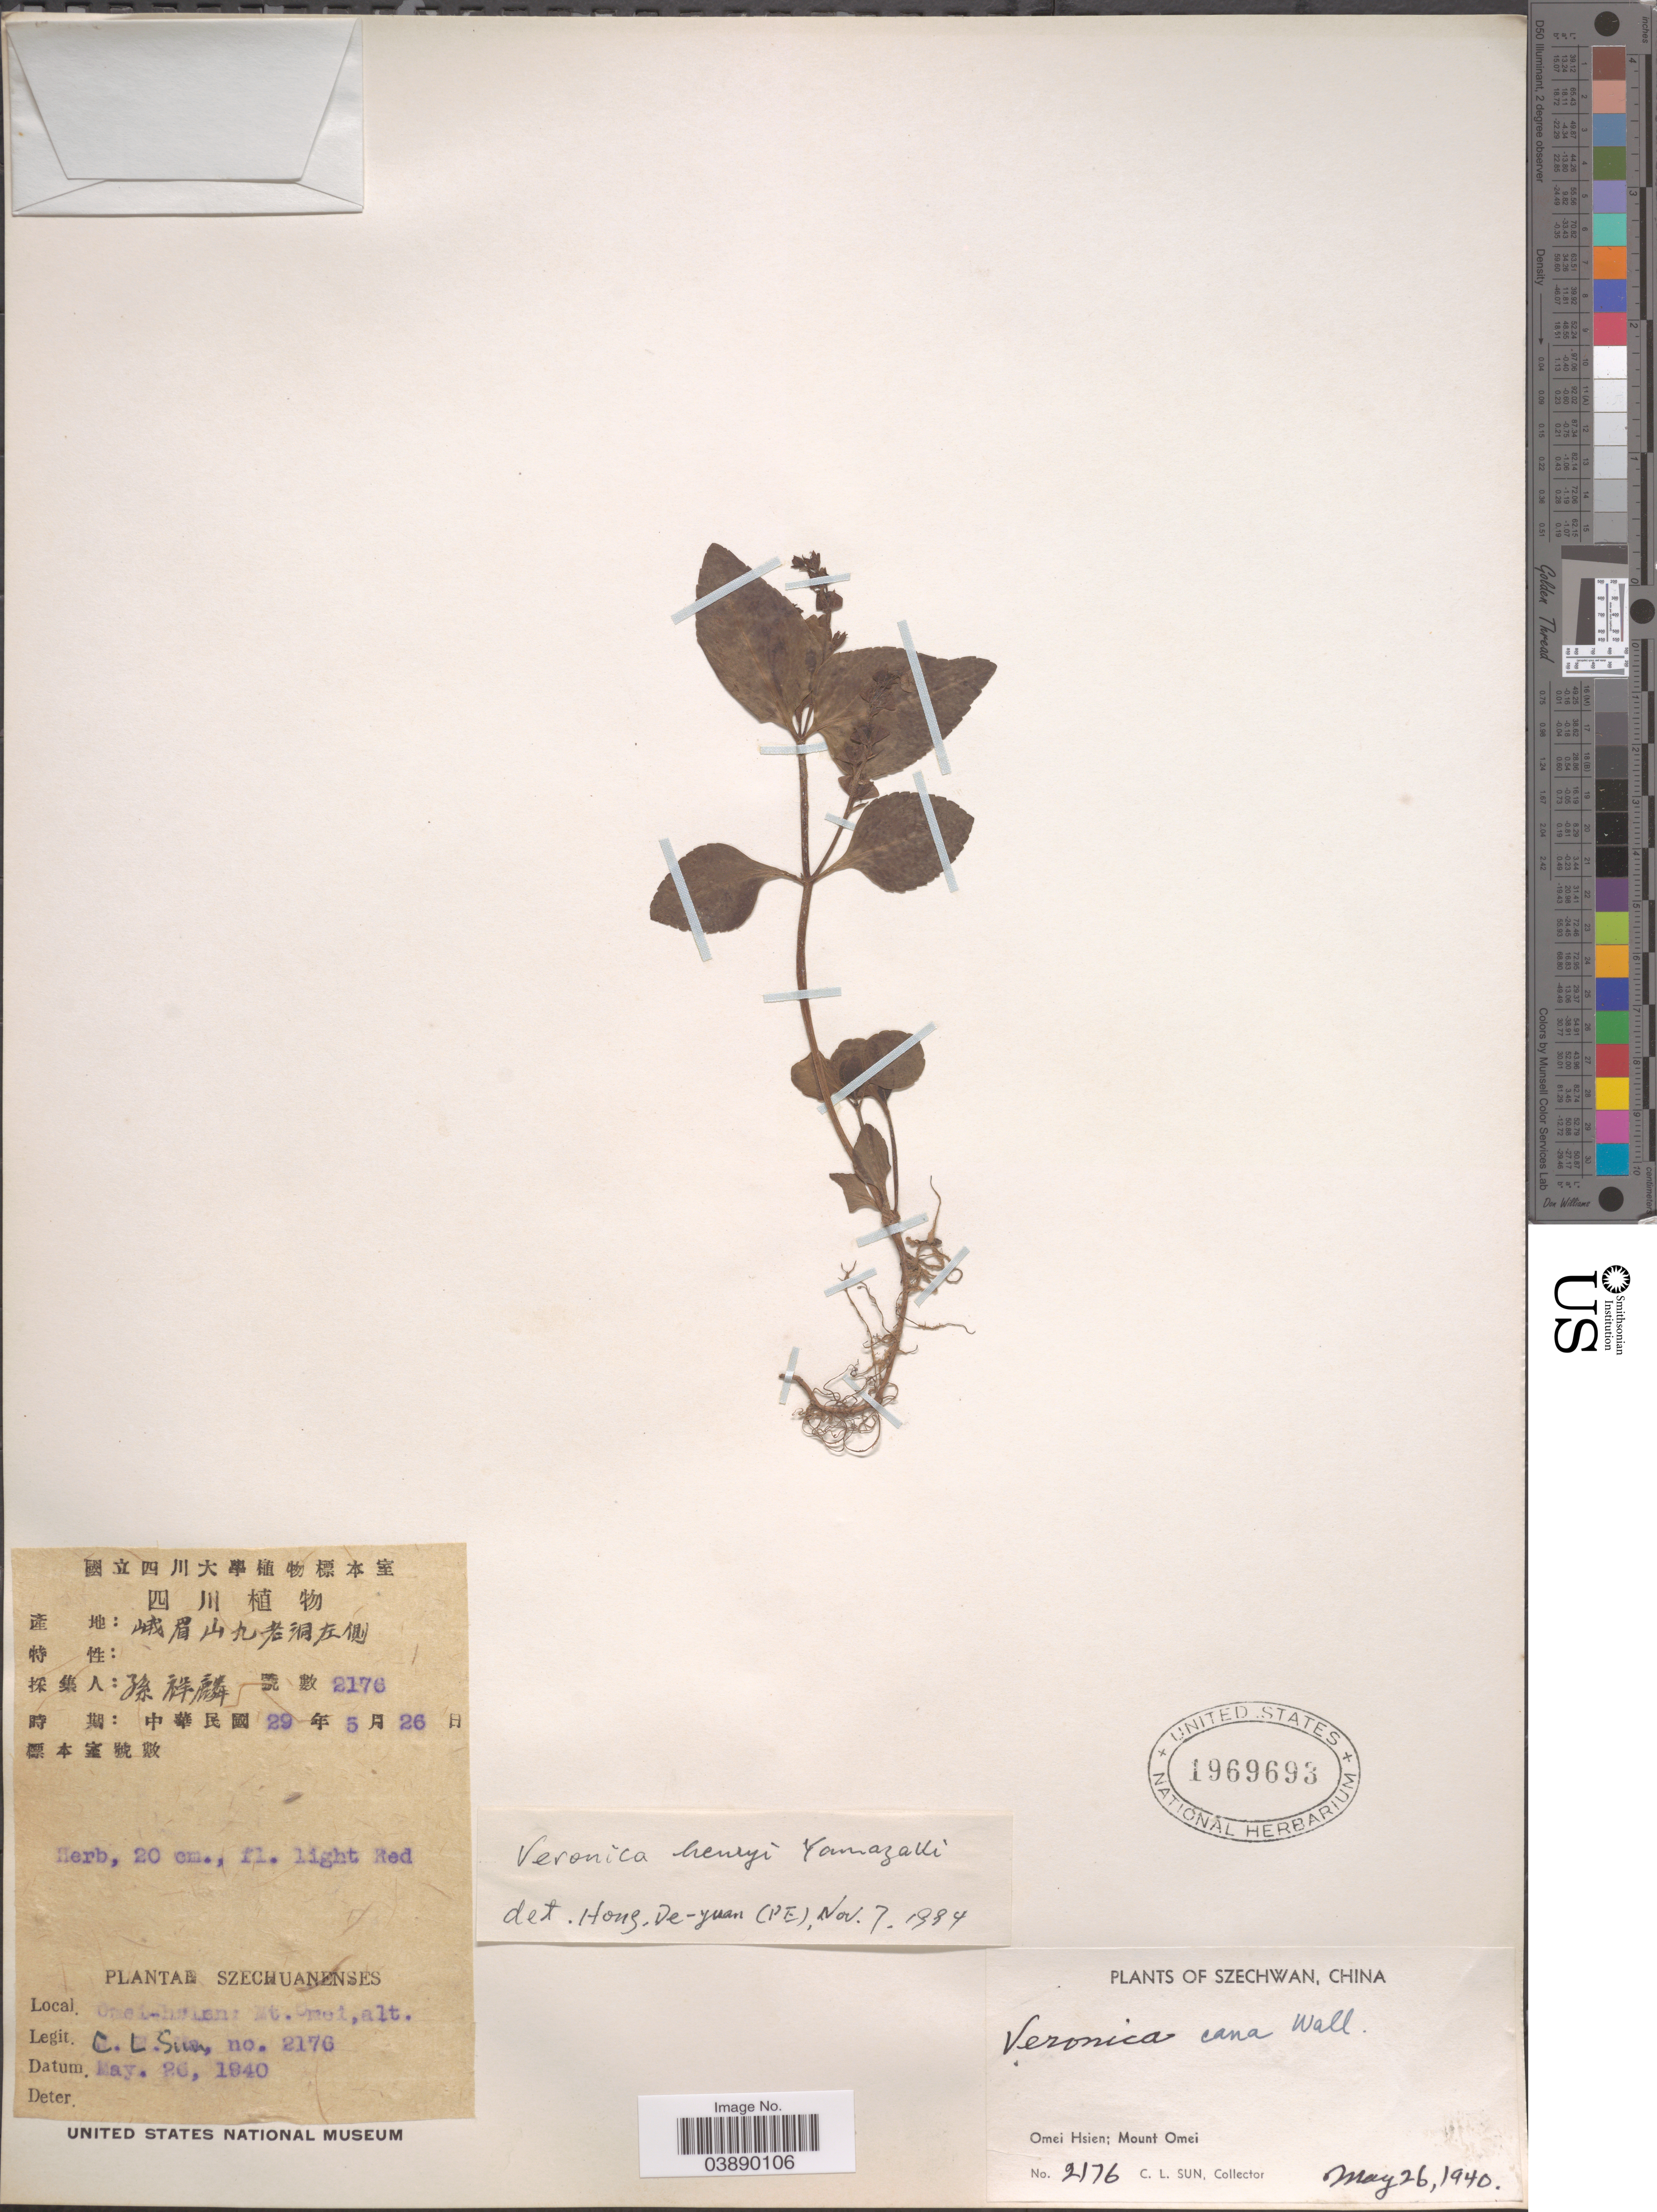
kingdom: Plantae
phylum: Tracheophyta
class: Magnoliopsida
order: Lamiales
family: Plantaginaceae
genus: Veronica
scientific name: Veronica henryi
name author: T. Yamaz.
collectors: C. Sun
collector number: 2176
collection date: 1940-05-26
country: China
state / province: Sichuan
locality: Szechwan. Omei Hsien; Mount Omei.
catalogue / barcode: US 1969693